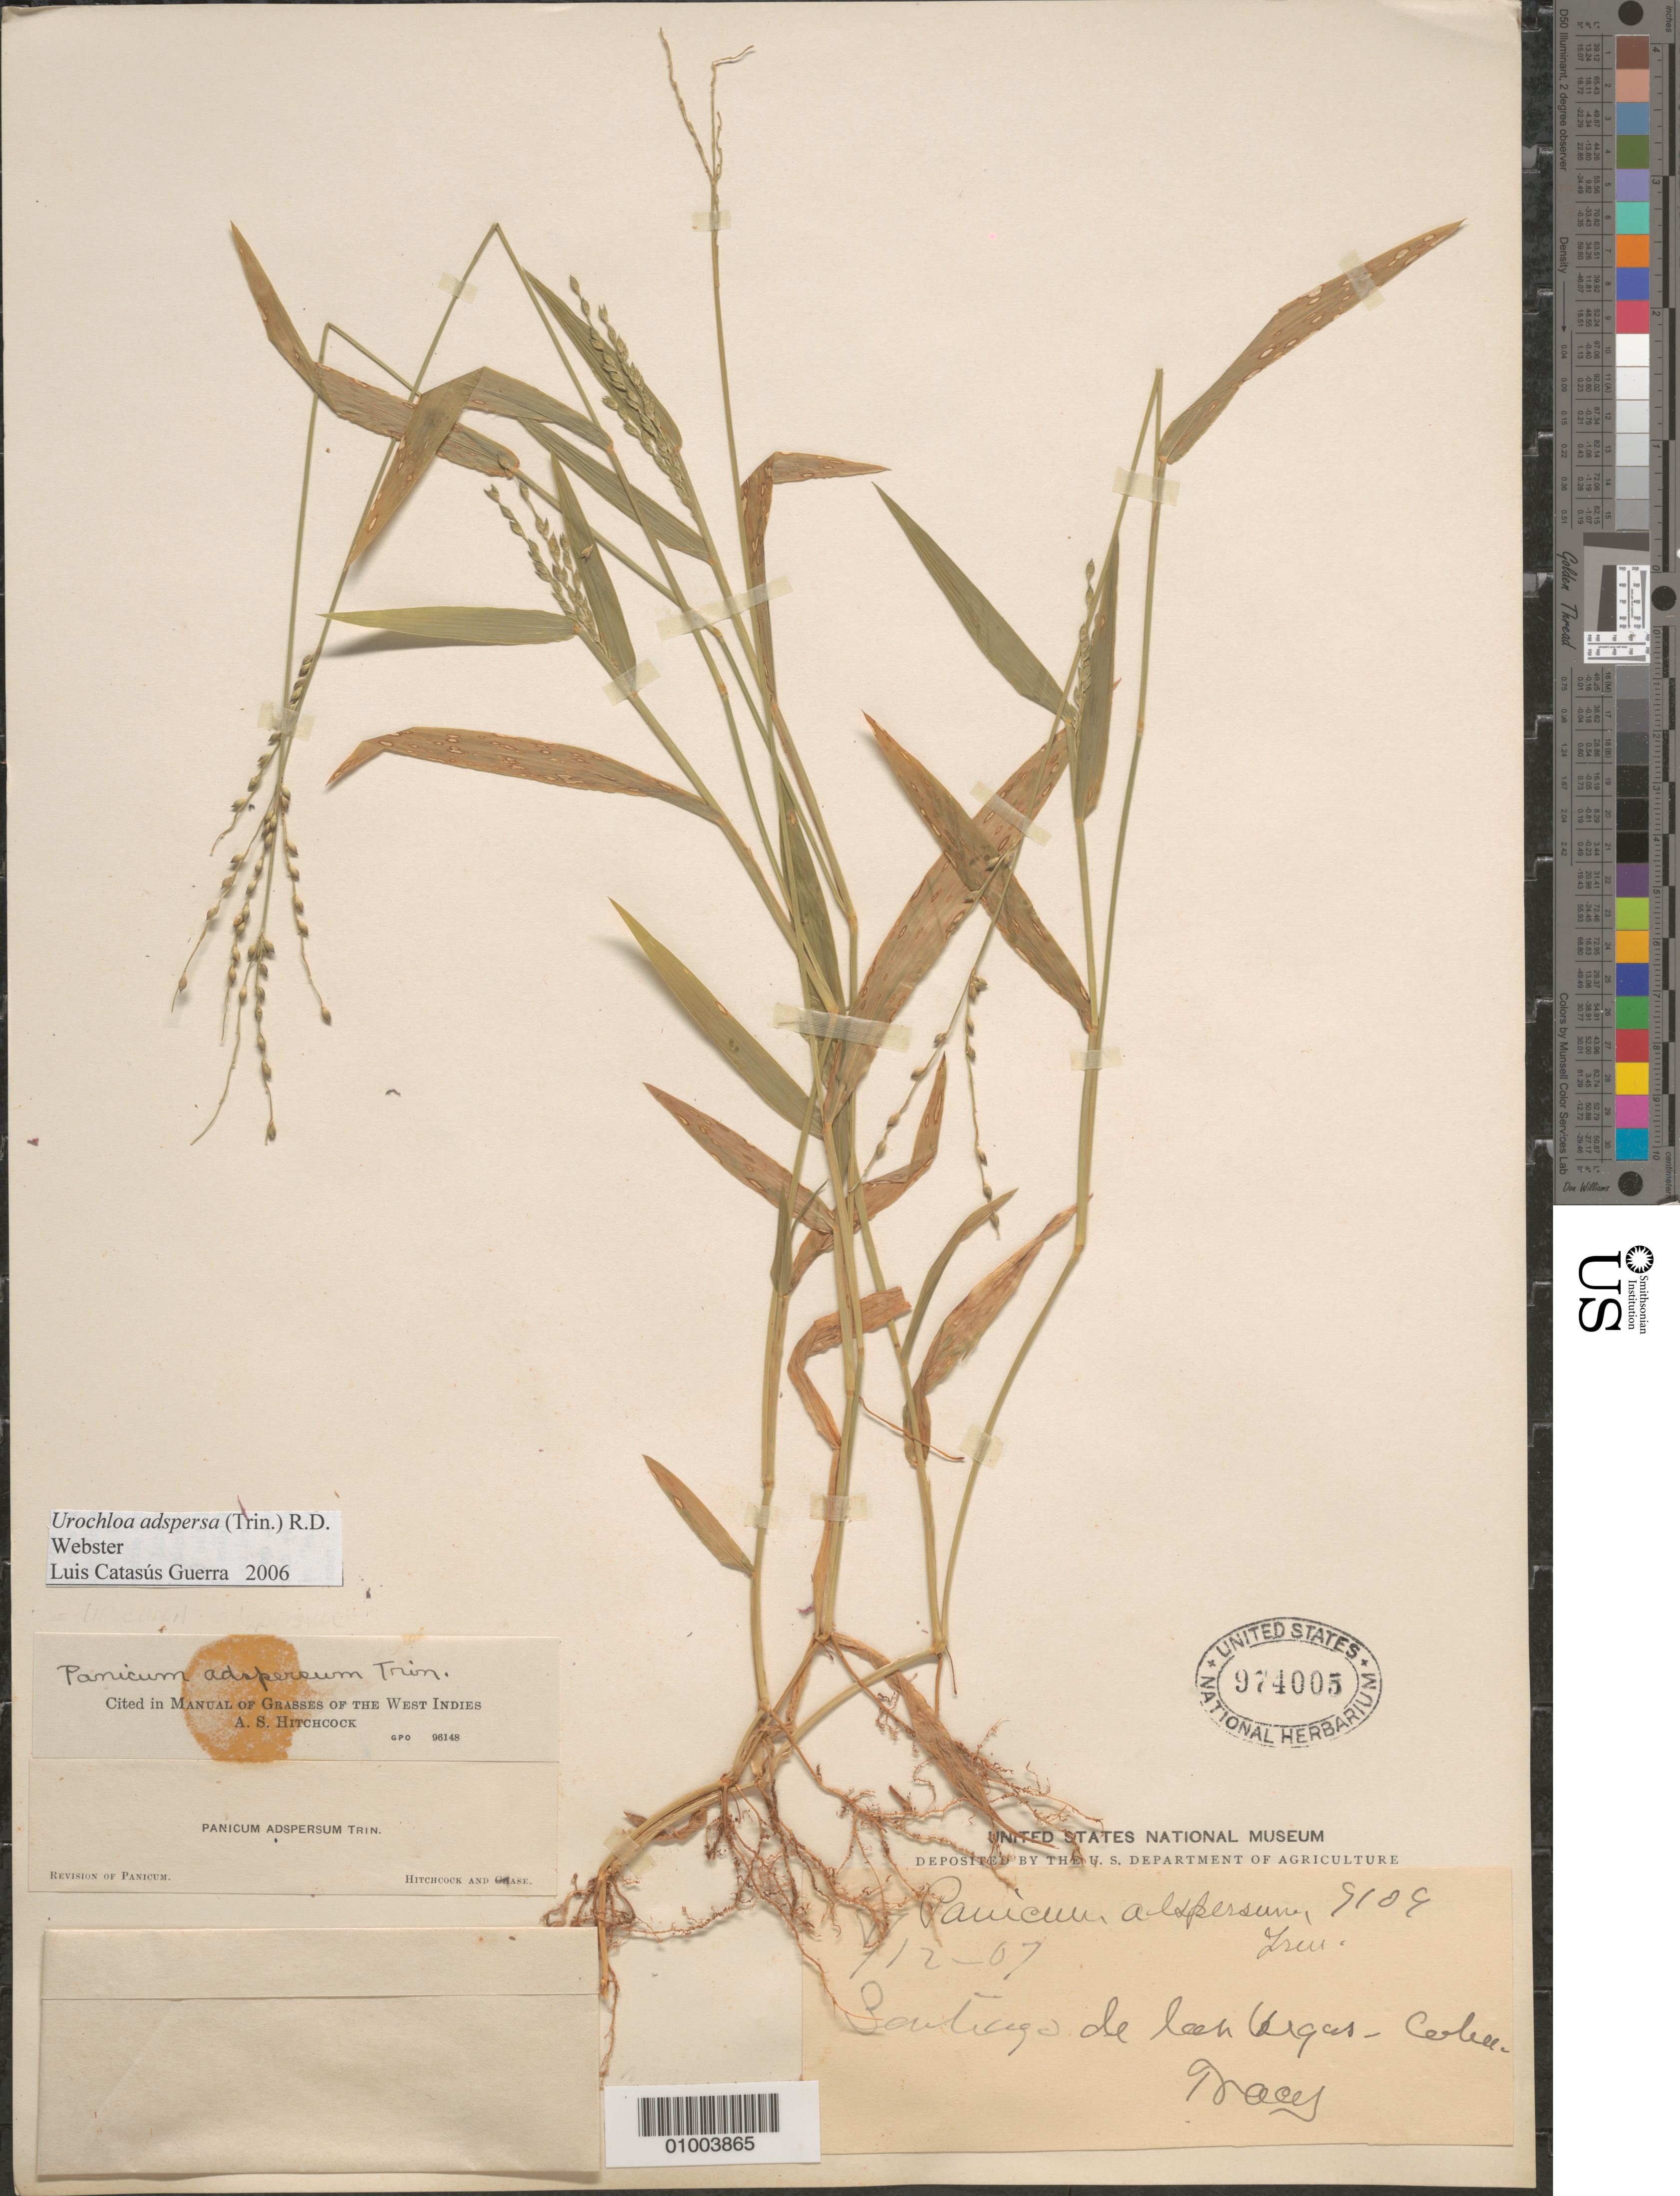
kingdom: Plantae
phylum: Tracheophyta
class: Liliopsida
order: Poales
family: Poaceae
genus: Urochloa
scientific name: Urochloa adspersa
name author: (Trin.) R.D. Webster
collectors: S. M. Tracy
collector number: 9109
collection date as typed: Dec 1907 or 12 --- 1907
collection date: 1907-12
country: Cuba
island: Cuba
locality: Santiago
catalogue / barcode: US 974005